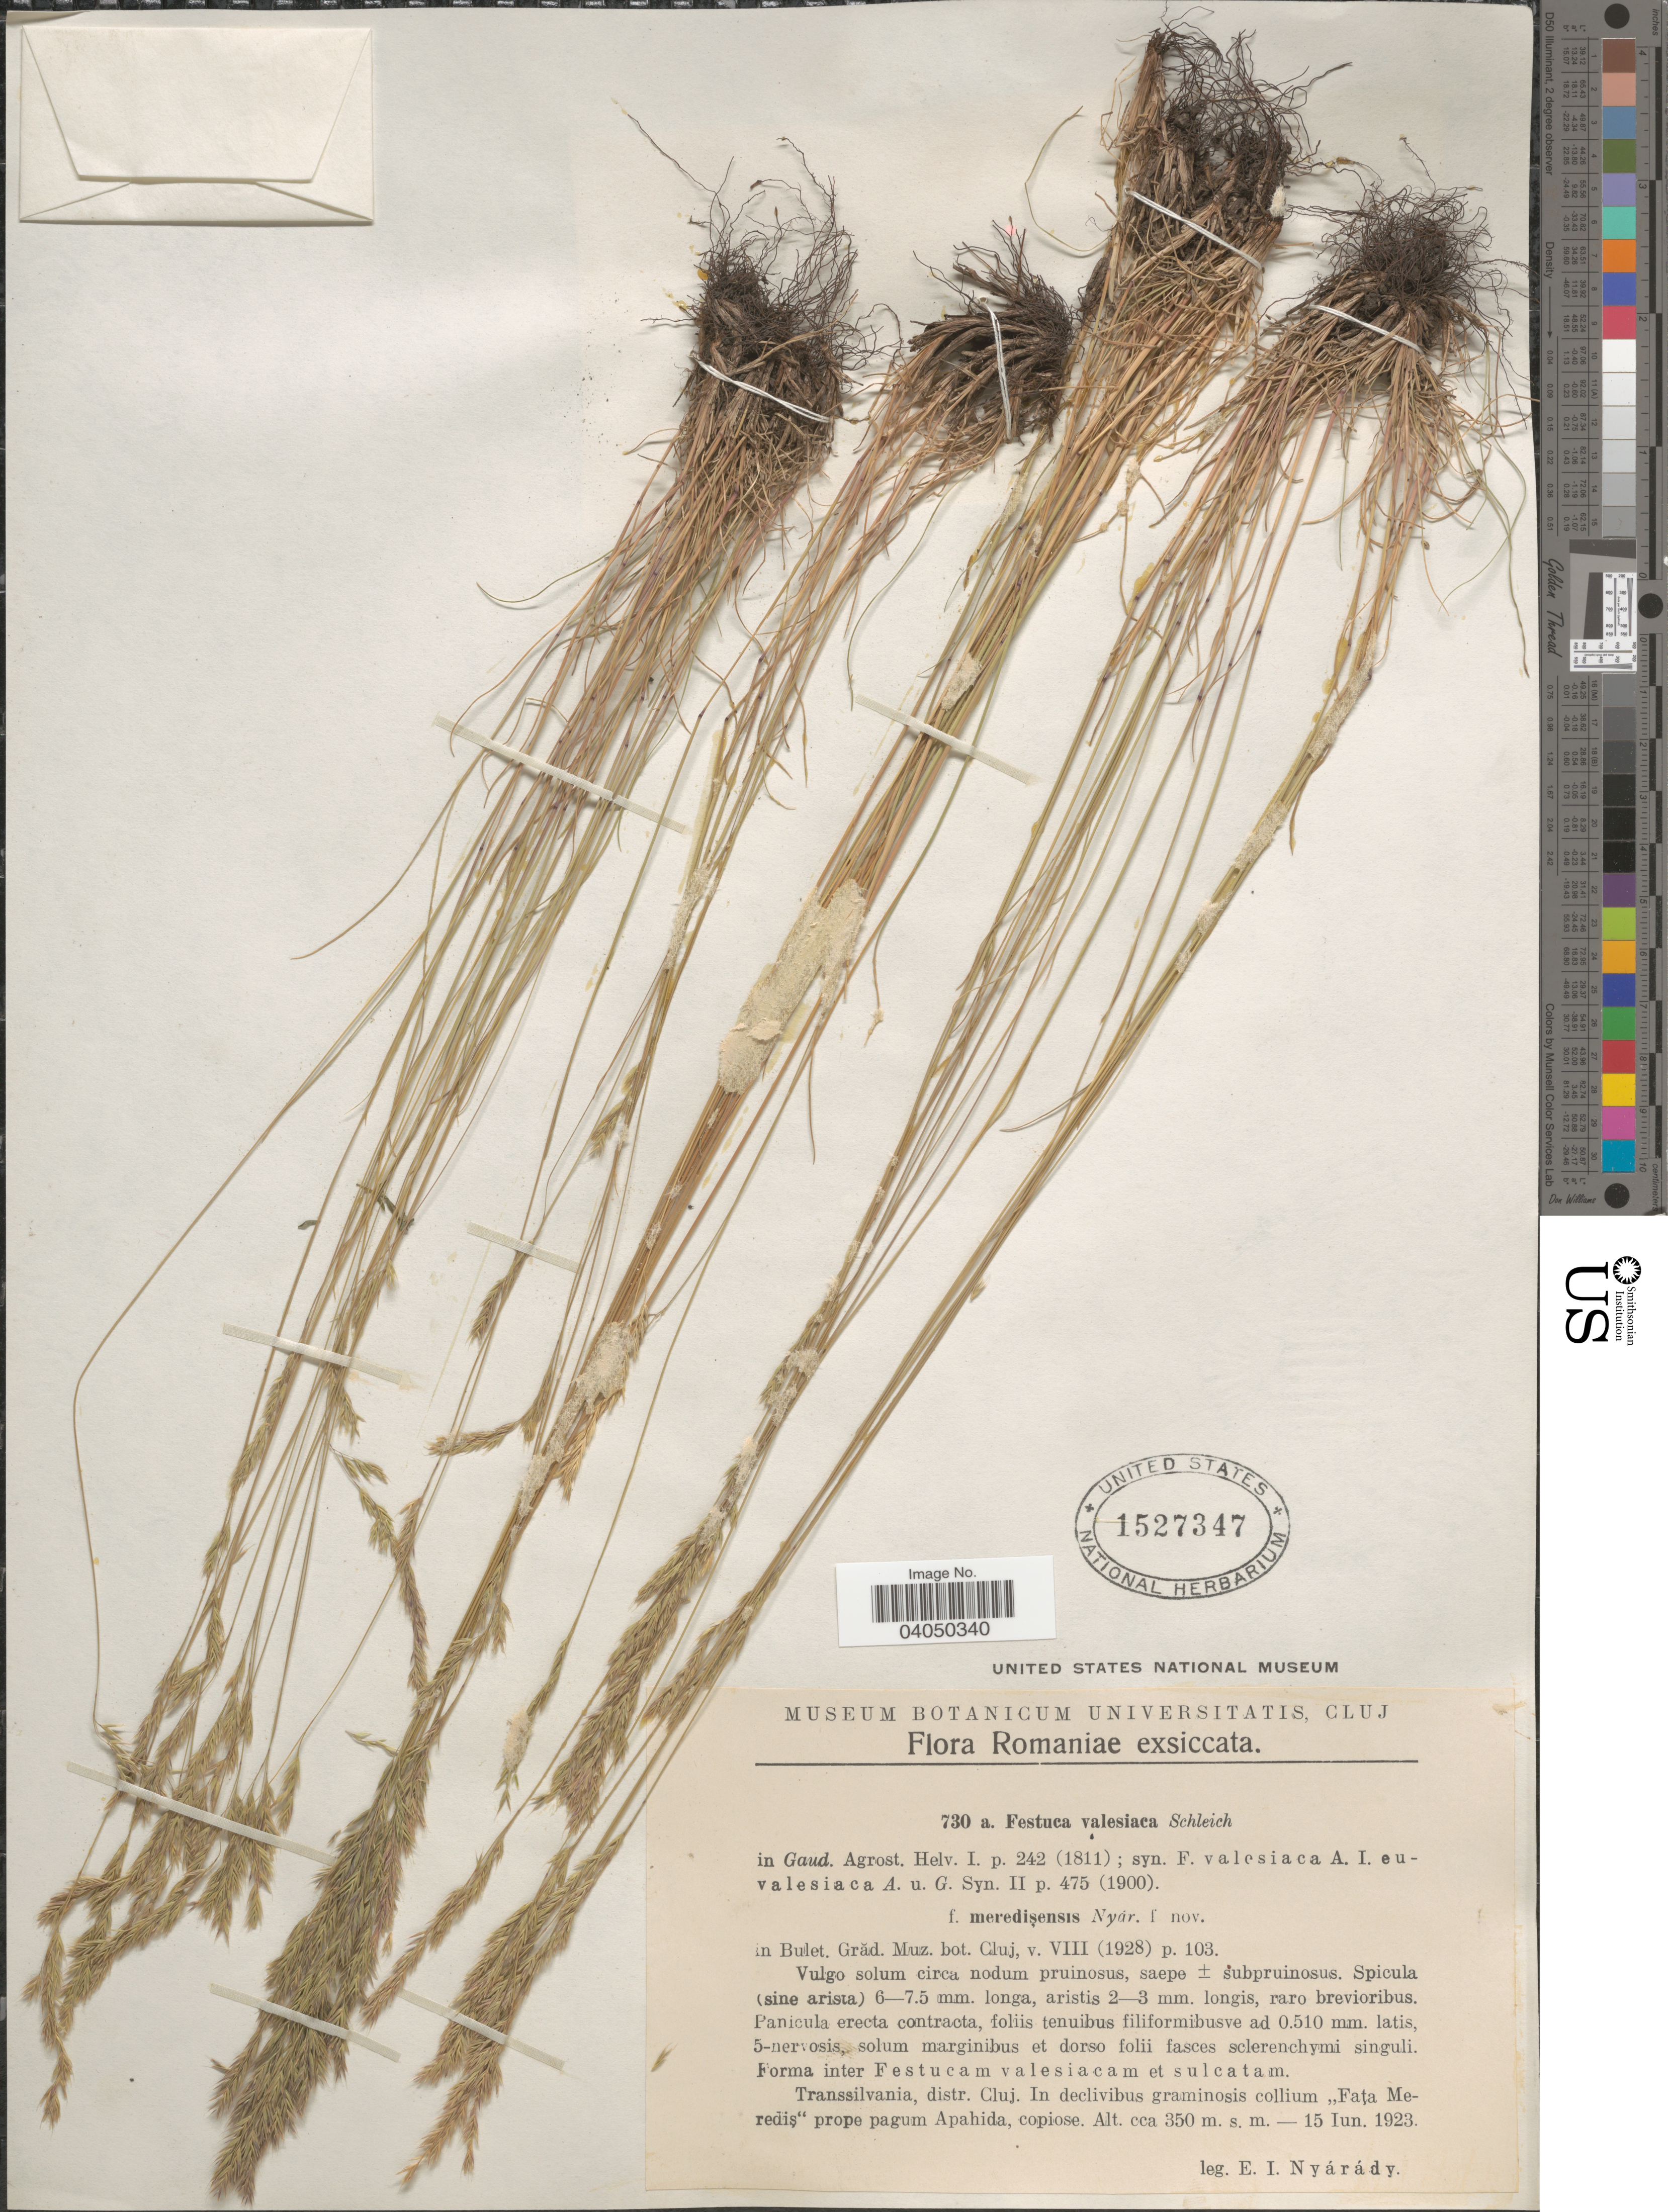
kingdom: Plantae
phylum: Tracheophyta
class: Liliopsida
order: Poales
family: Poaceae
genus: Festuca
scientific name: Festuca valesiaca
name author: Schleich. ex Gaudin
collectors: E. Nyárády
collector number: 730 a.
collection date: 1923-06-15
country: Romania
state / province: Cluj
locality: Transsilvania, distr. Cluj. In declivibus graminosis collium "Fata Merediş" prope pagum Apahida, copiose.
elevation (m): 350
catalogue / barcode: US 1527347